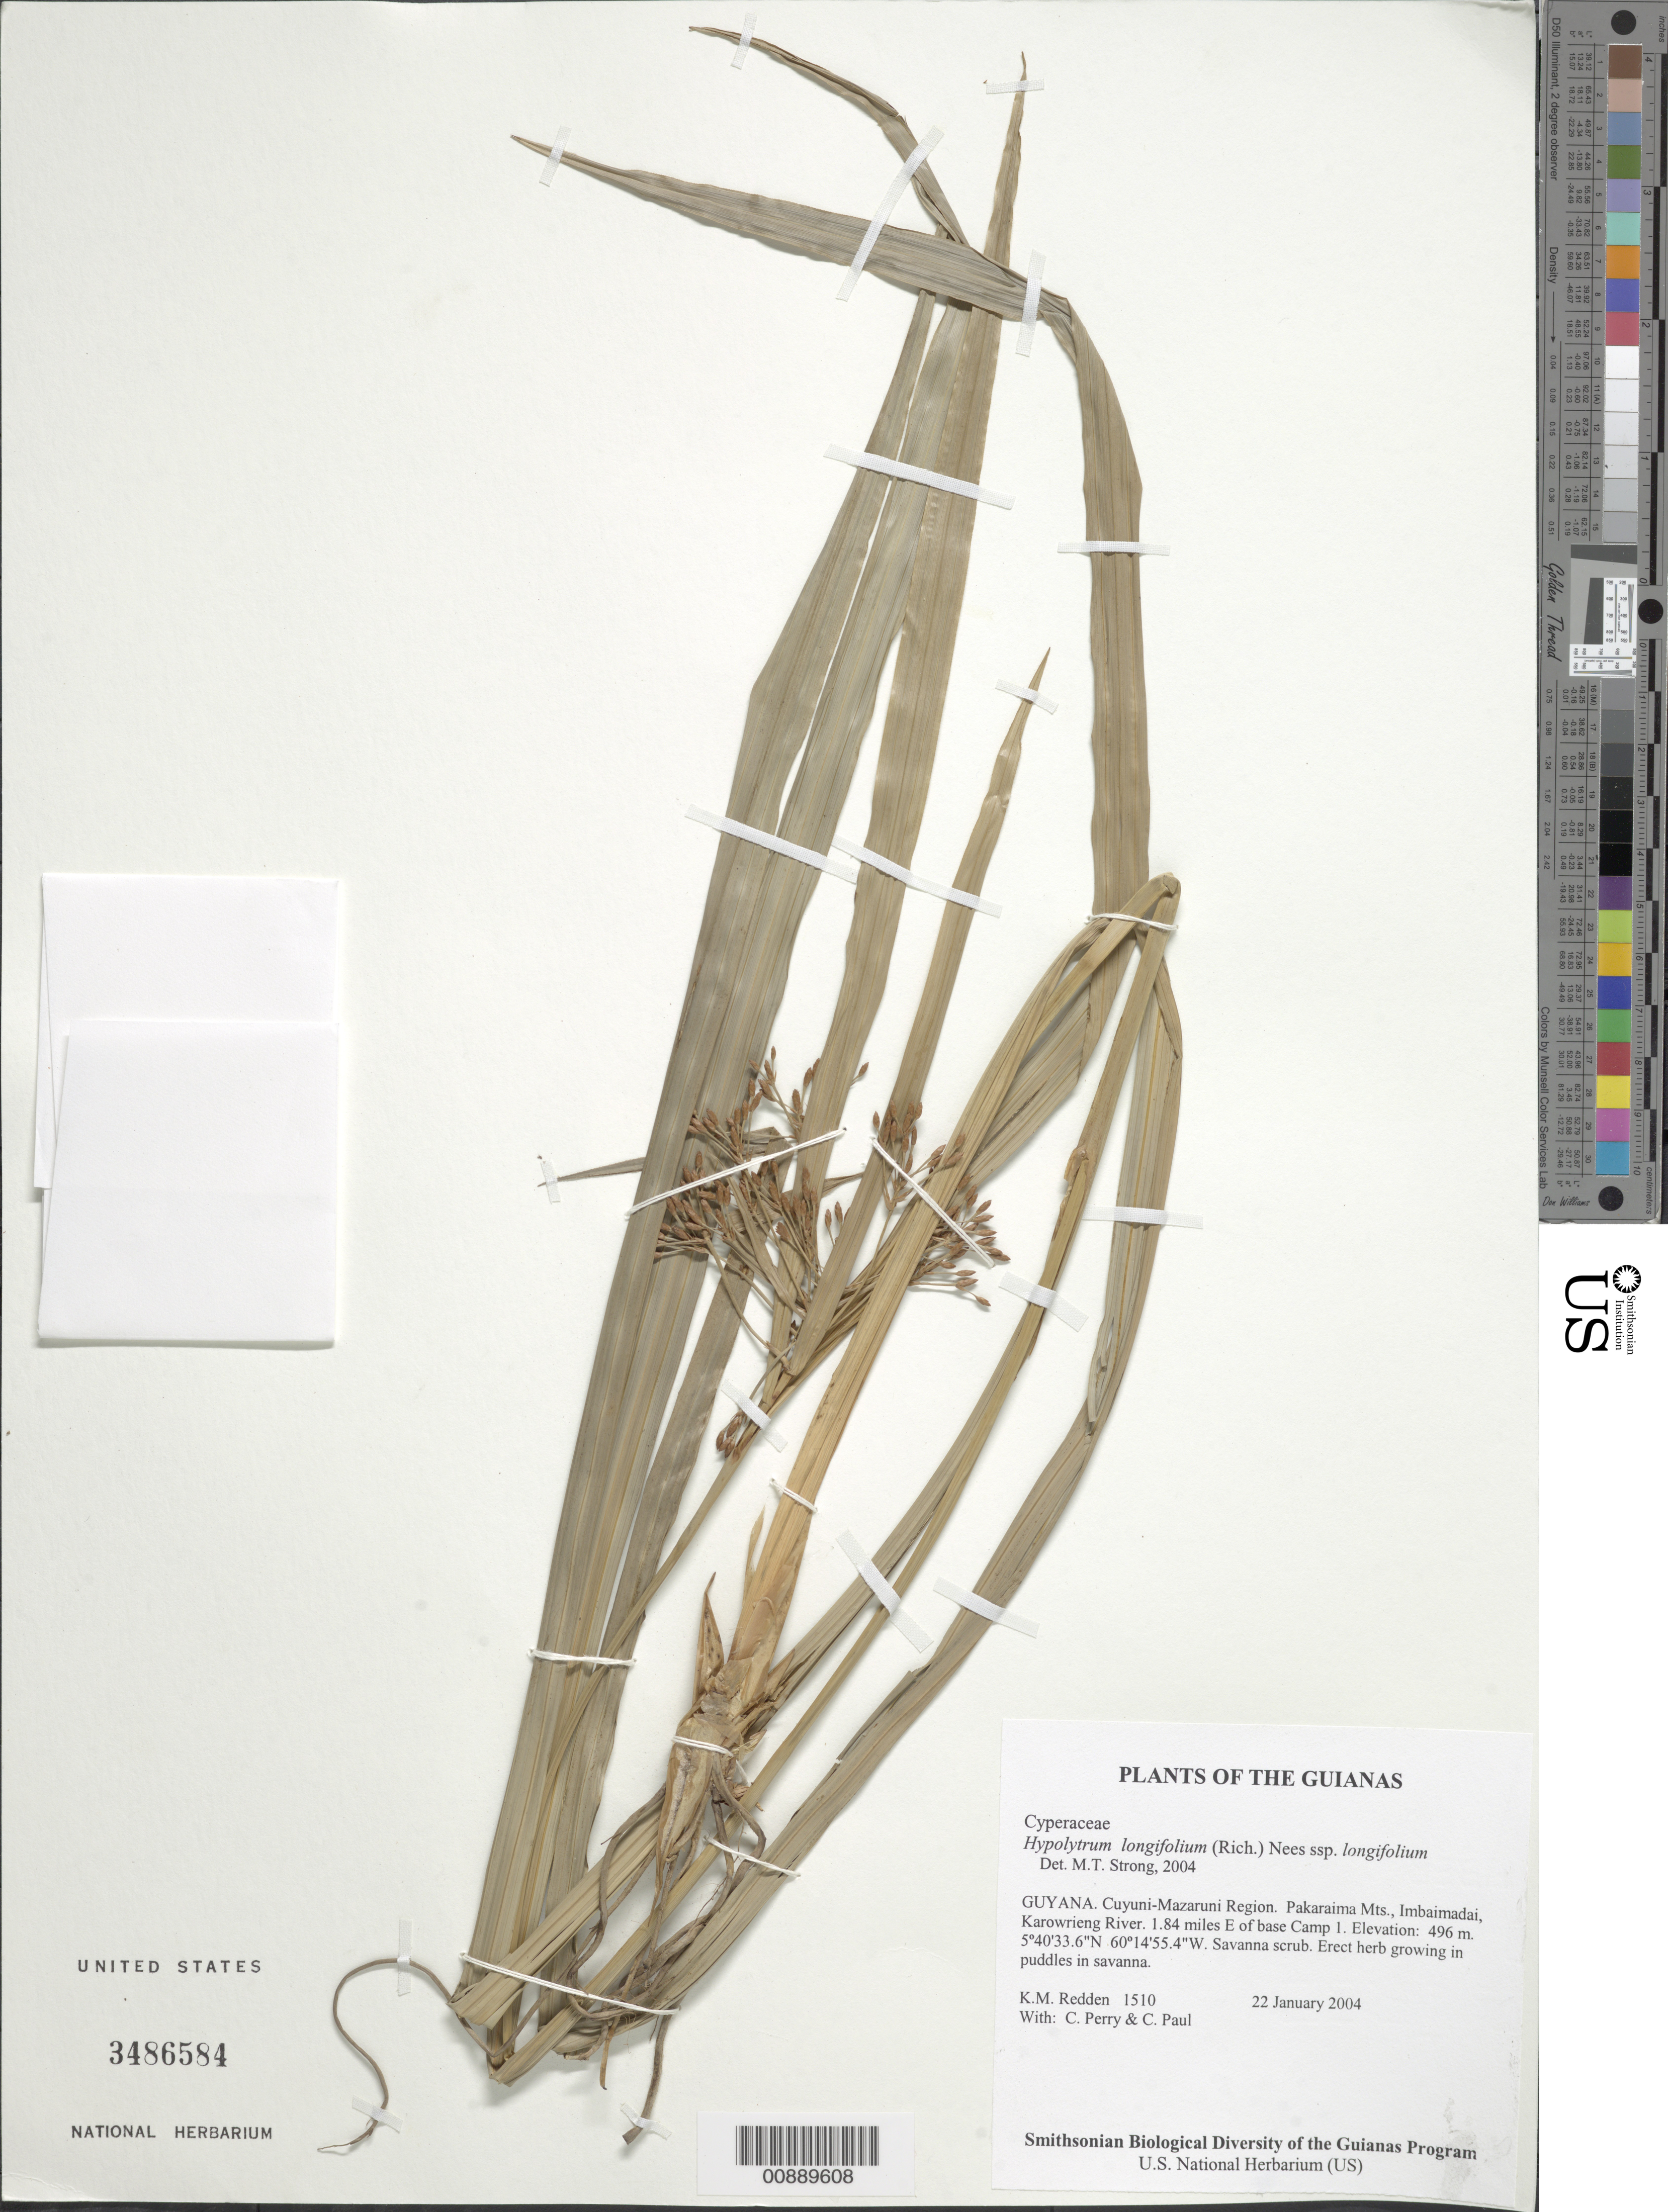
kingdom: Plantae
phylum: Tracheophyta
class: Liliopsida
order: Poales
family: Cyperaceae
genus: Hypolytrum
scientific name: Hypolytrum longifolium subsp. longifolium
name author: (Rich.) Nees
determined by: Strong, M. T., (US), Smithsonian Institution - National Museum of Natural History (UNITED STATES)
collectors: K. M. Redden, C. Perry & C. Paul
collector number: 1510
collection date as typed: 22 January 2004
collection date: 2004-01-22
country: Guyana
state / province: Cuyuni-Mazaruni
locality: Pakaraima Mts., Imbaimadai, Karowrieng River. 1.84 miles E of base Camp 1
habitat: Savanna scrub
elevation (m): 496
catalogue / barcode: US 3486584